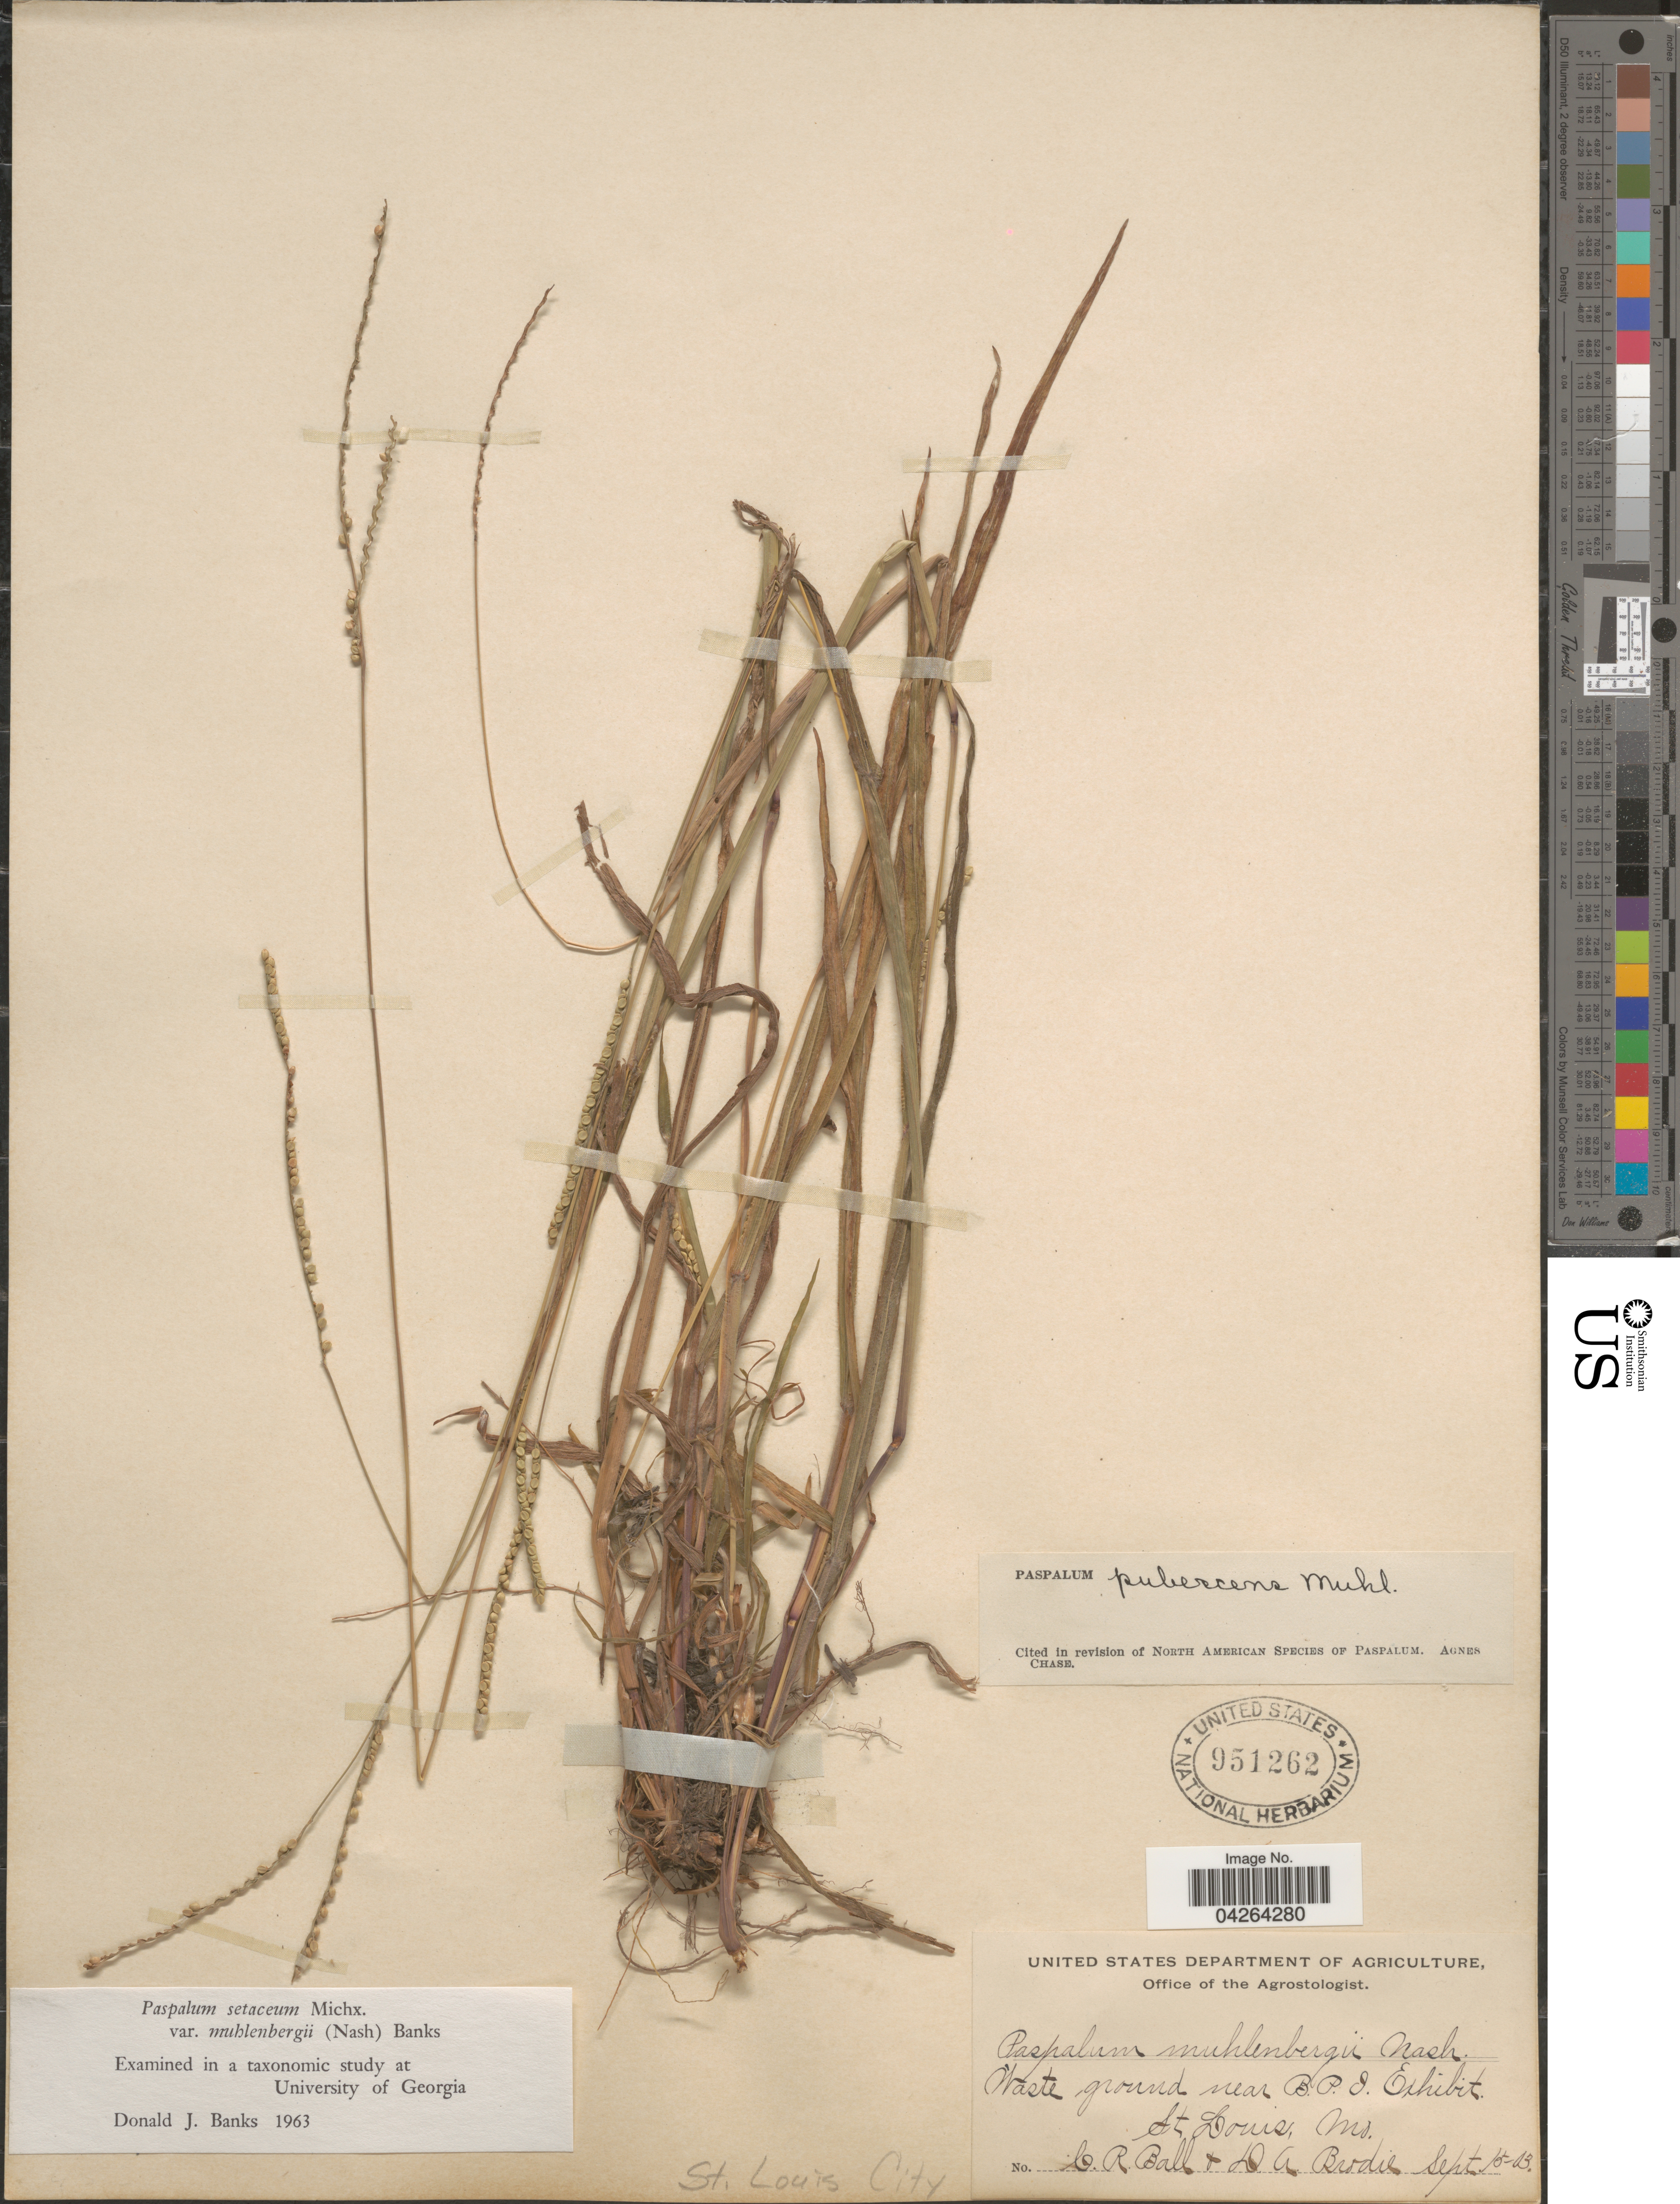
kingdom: Plantae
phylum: Tracheophyta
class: Liliopsida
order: Poales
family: Poaceae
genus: Paspalum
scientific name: Paspalum setaceum var. muhlenbergii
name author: (Nash) D.J. Banks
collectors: C. R. Ball & D. Brodie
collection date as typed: Transcribed d/m/y: 15/9/3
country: United States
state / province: Missouri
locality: St. Louis City.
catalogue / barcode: US 951262